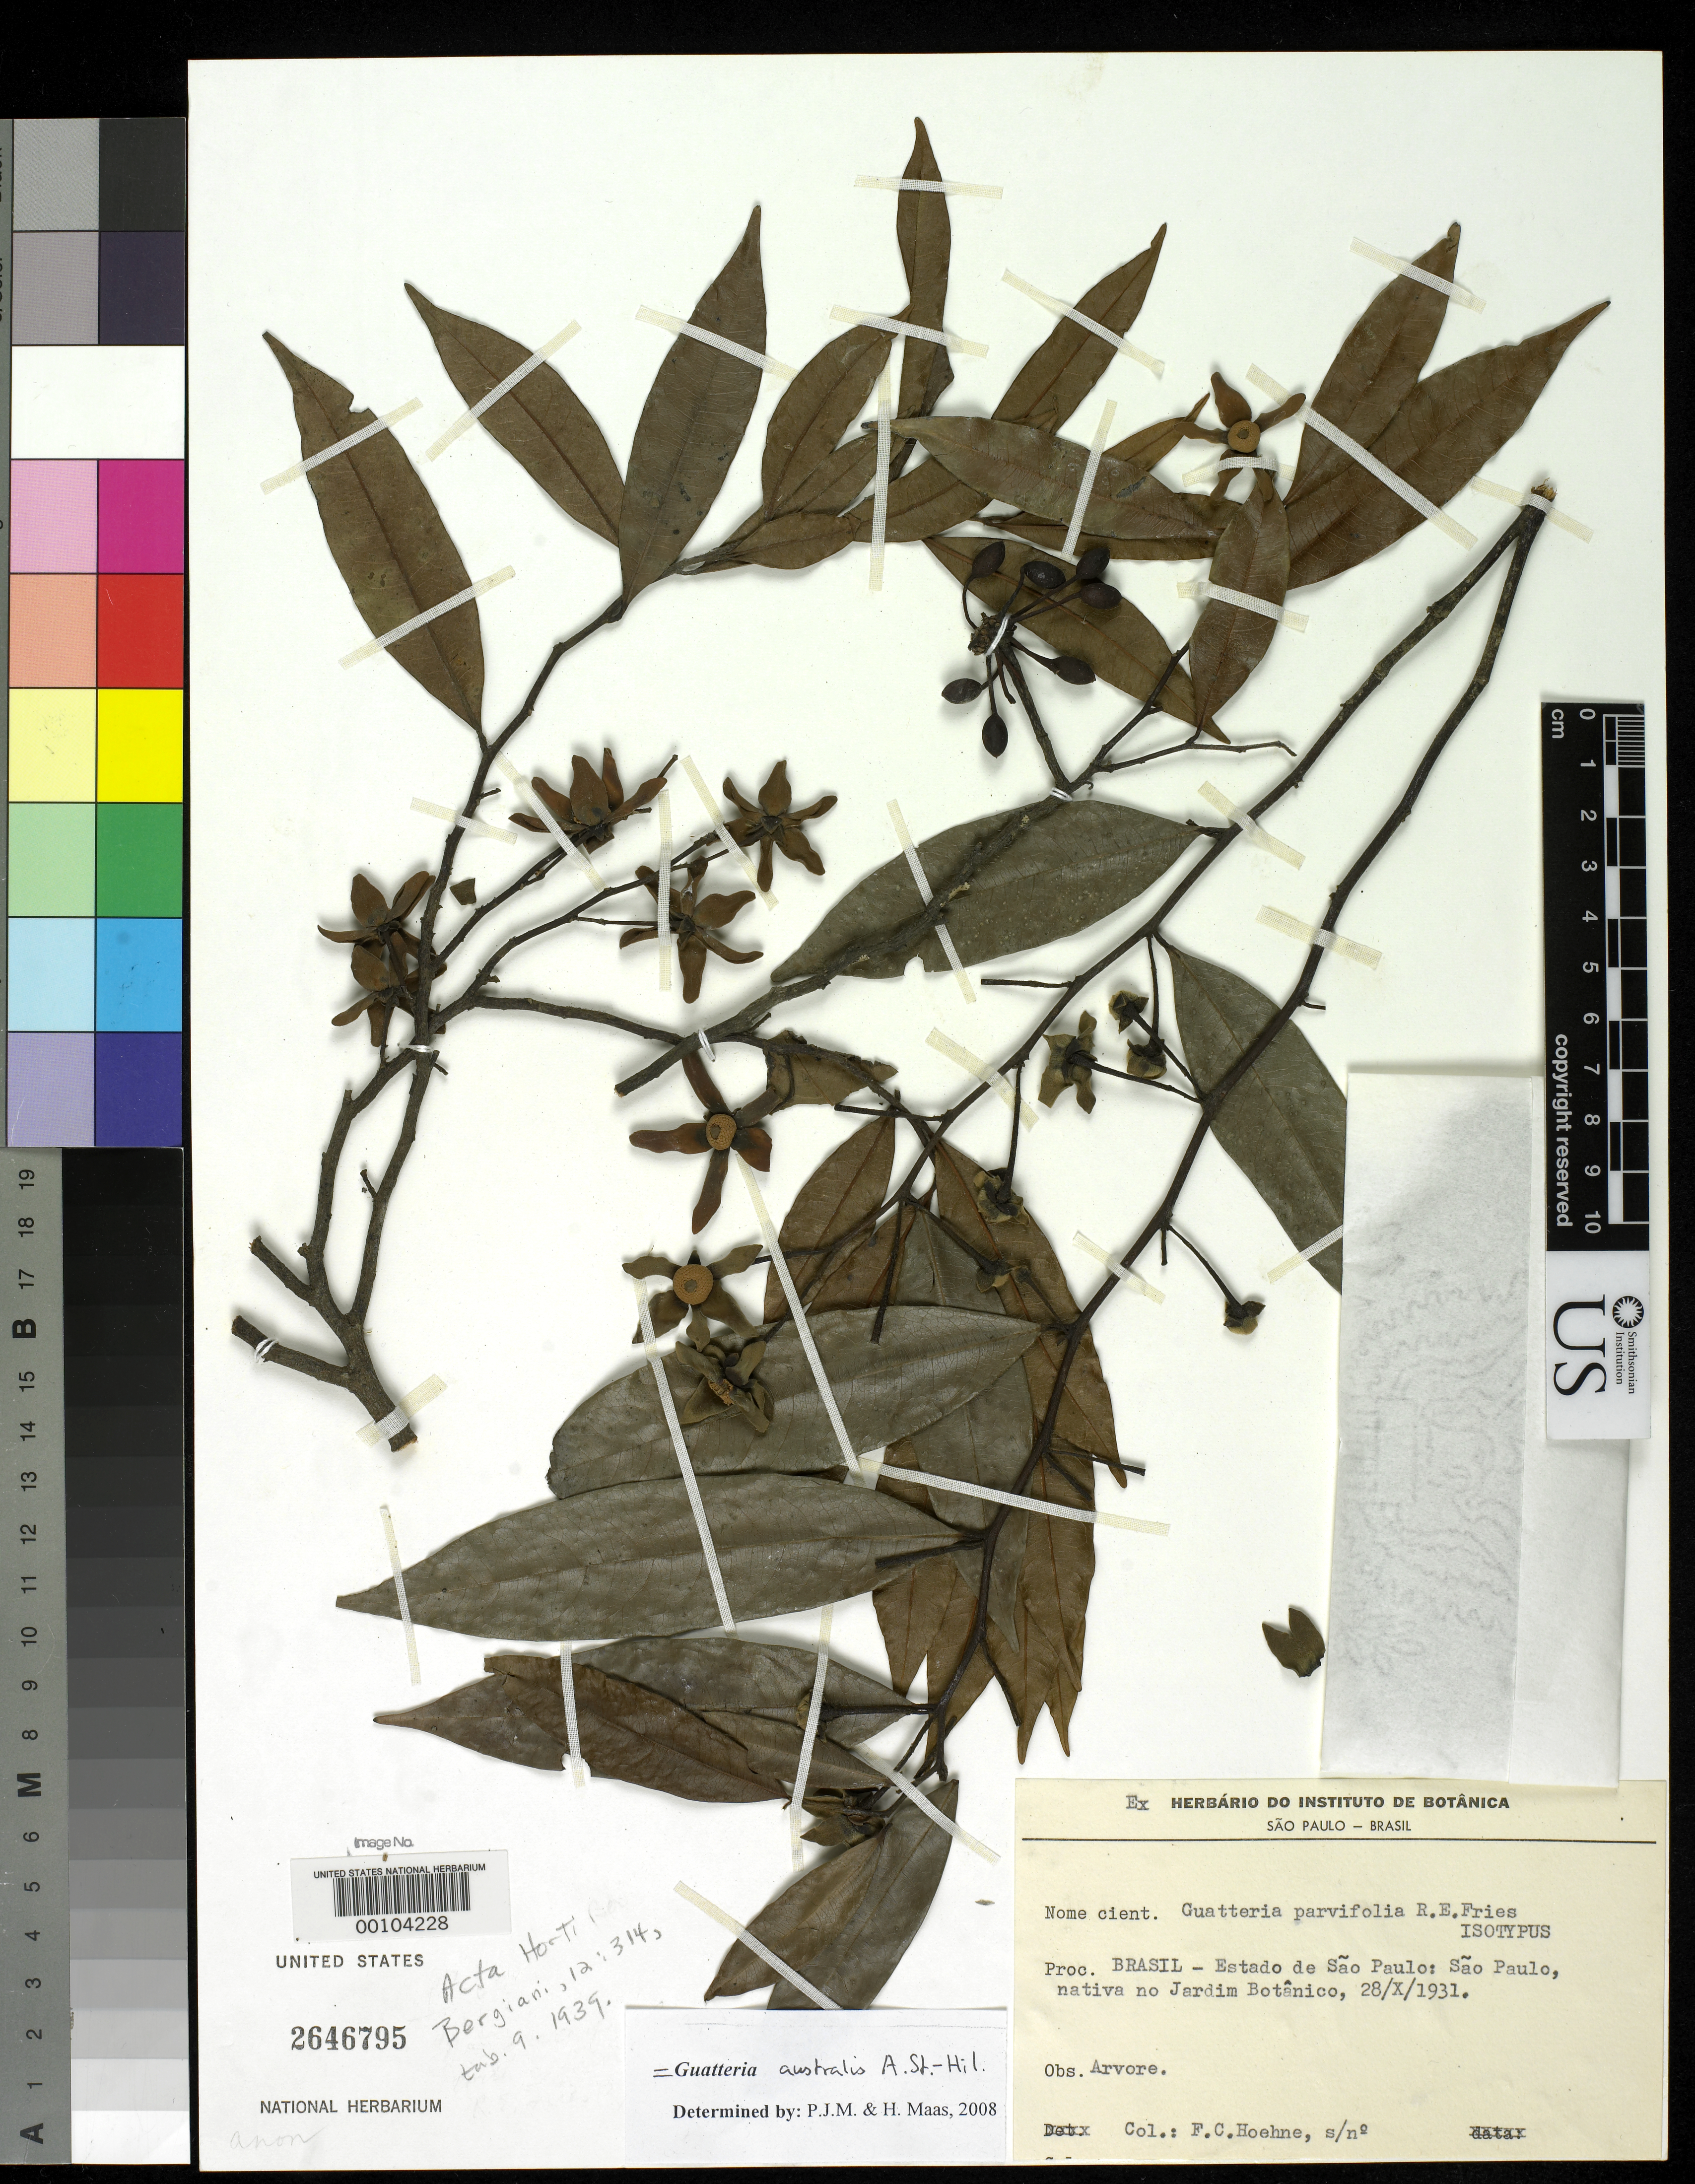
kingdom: Plantae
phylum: Tracheophyta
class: Magnoliopsida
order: Magnoliales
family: Annonaceae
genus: Guatteria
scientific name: Guatteria parvifolia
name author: R.E. Fr.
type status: Isotype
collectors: F. C. Hoehne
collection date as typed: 28 Oct 1931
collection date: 1931-10-28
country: Brazil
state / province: São Paulo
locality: Sao Paulo, Jardim Botanico.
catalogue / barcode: US 2646795